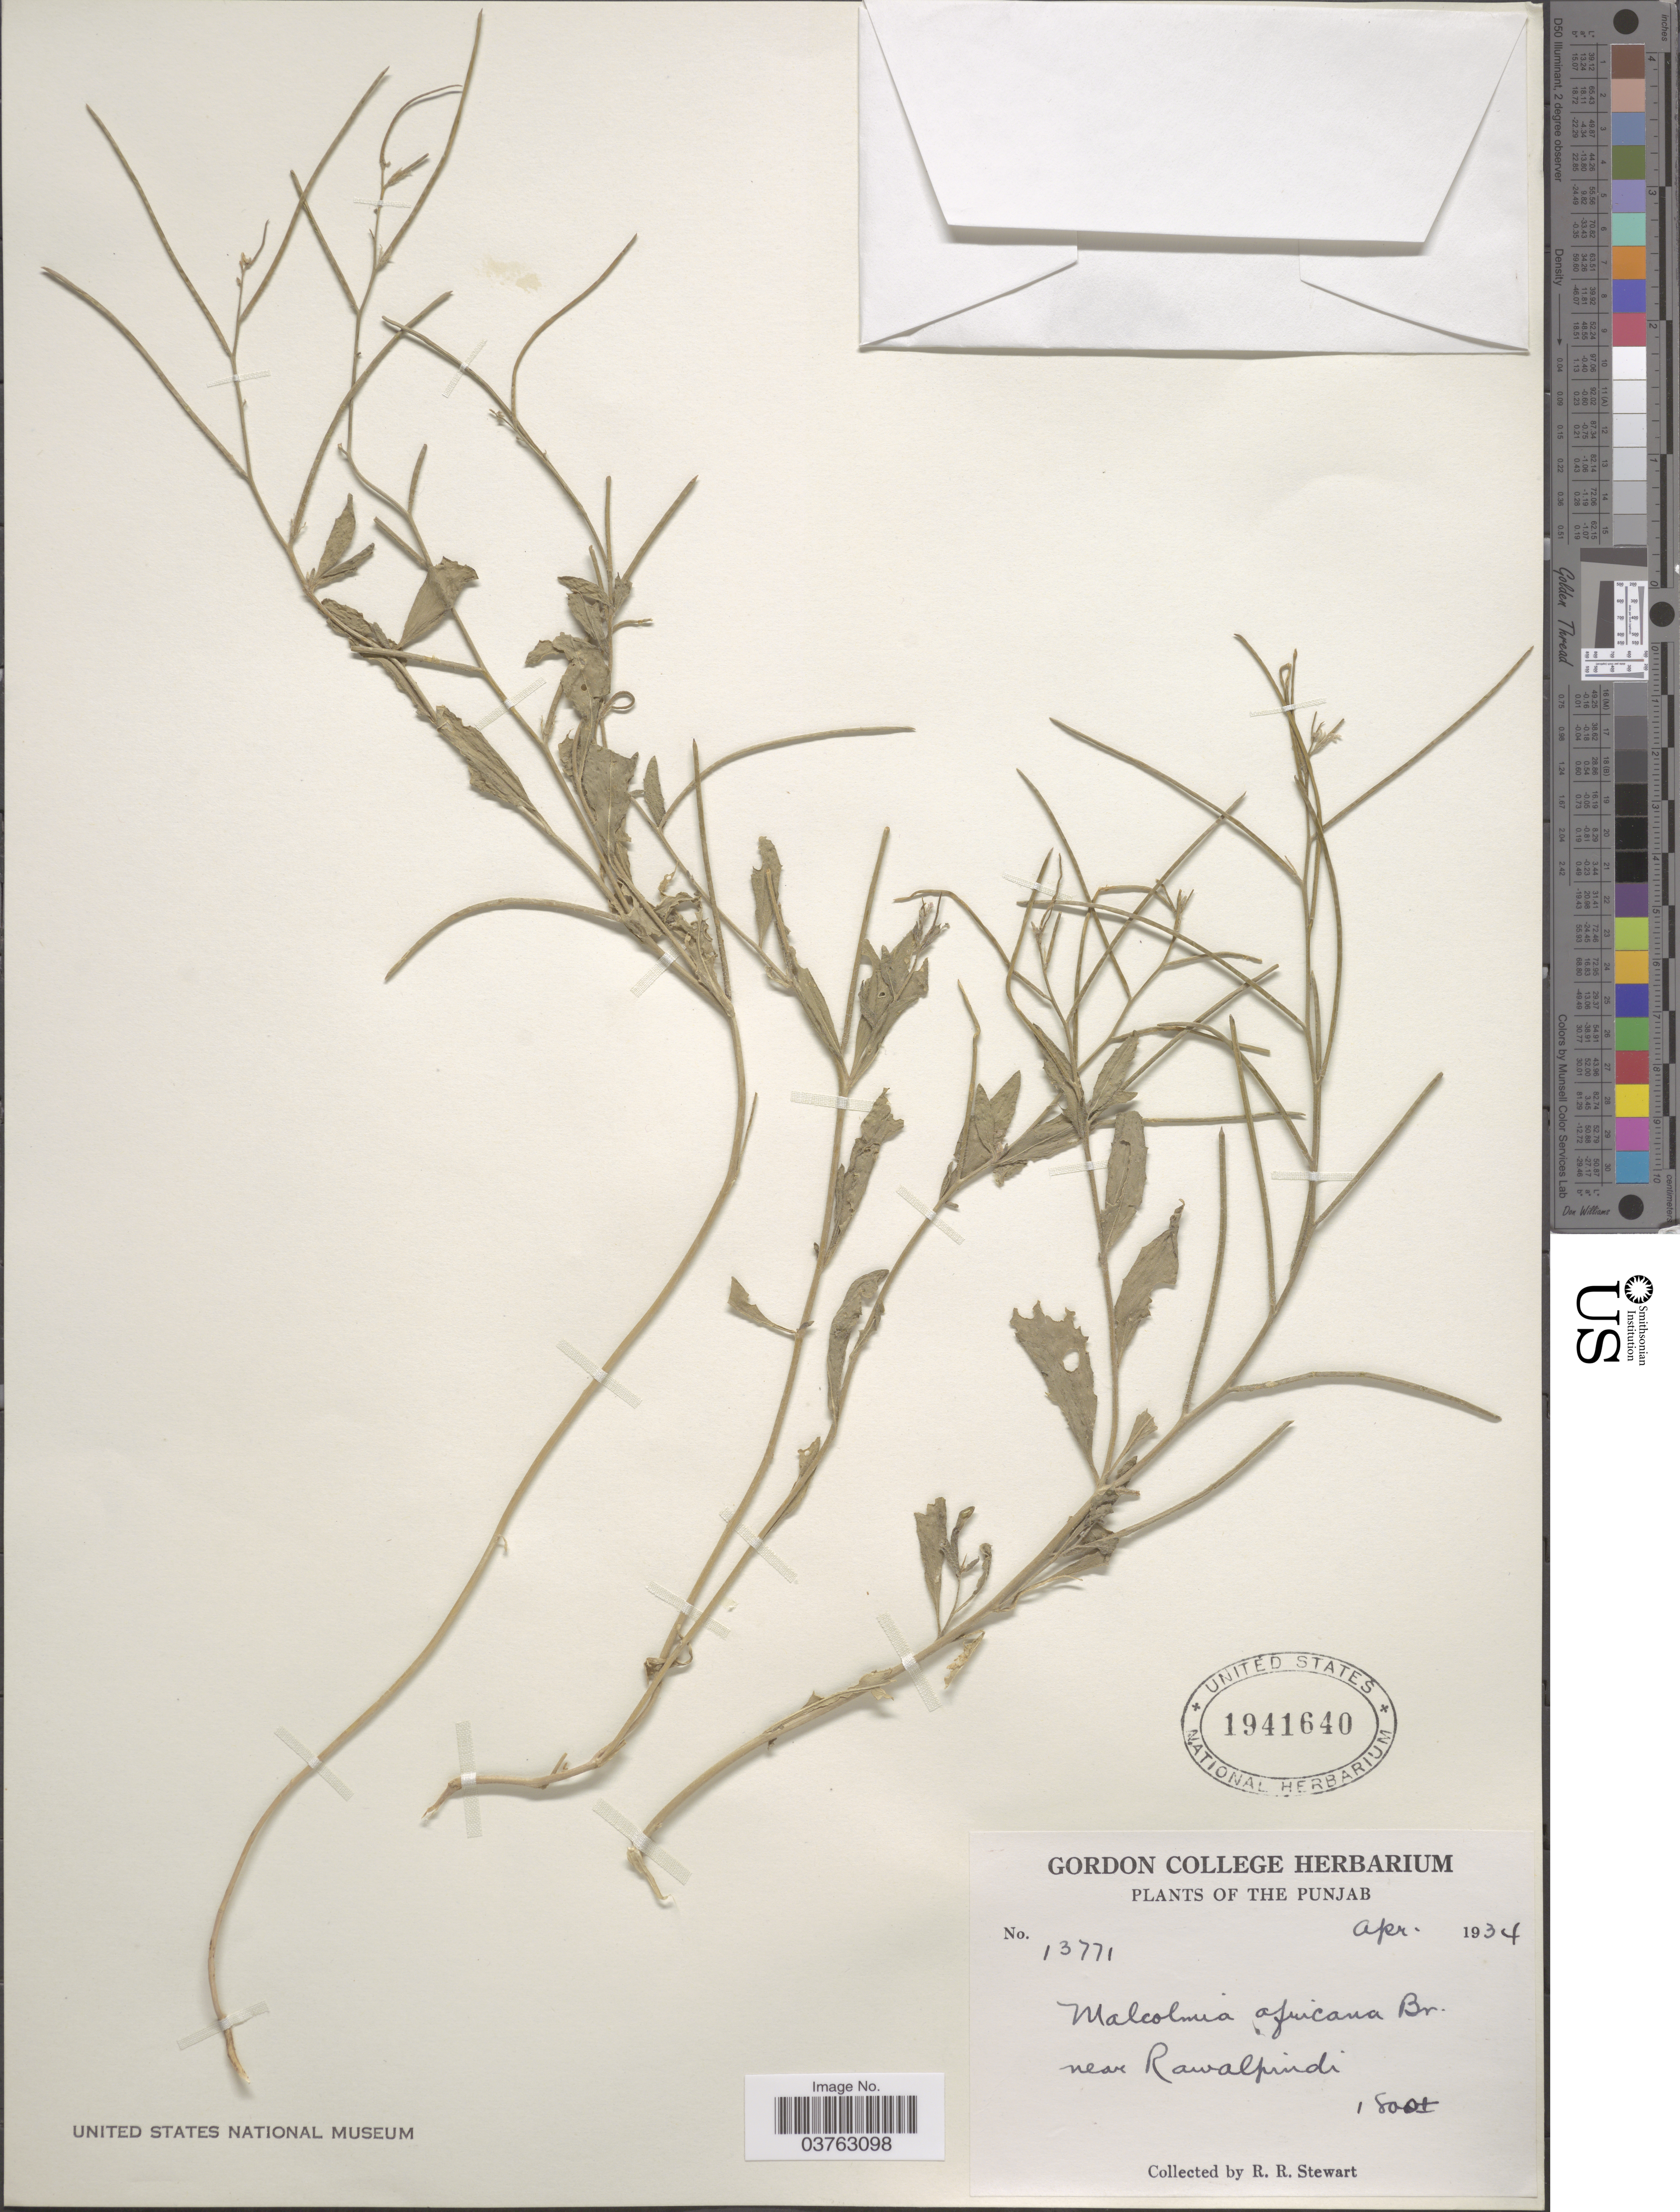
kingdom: Plantae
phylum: Tracheophyta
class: Magnoliopsida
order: Brassicales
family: Brassicaceae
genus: Malcolmia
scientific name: Malcolmia africana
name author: (L.) W.T. Aiton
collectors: R. Stewart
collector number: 13771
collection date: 1934-04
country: Pakistan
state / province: Punjab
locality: Near Rawalpindi.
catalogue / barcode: US 1941640